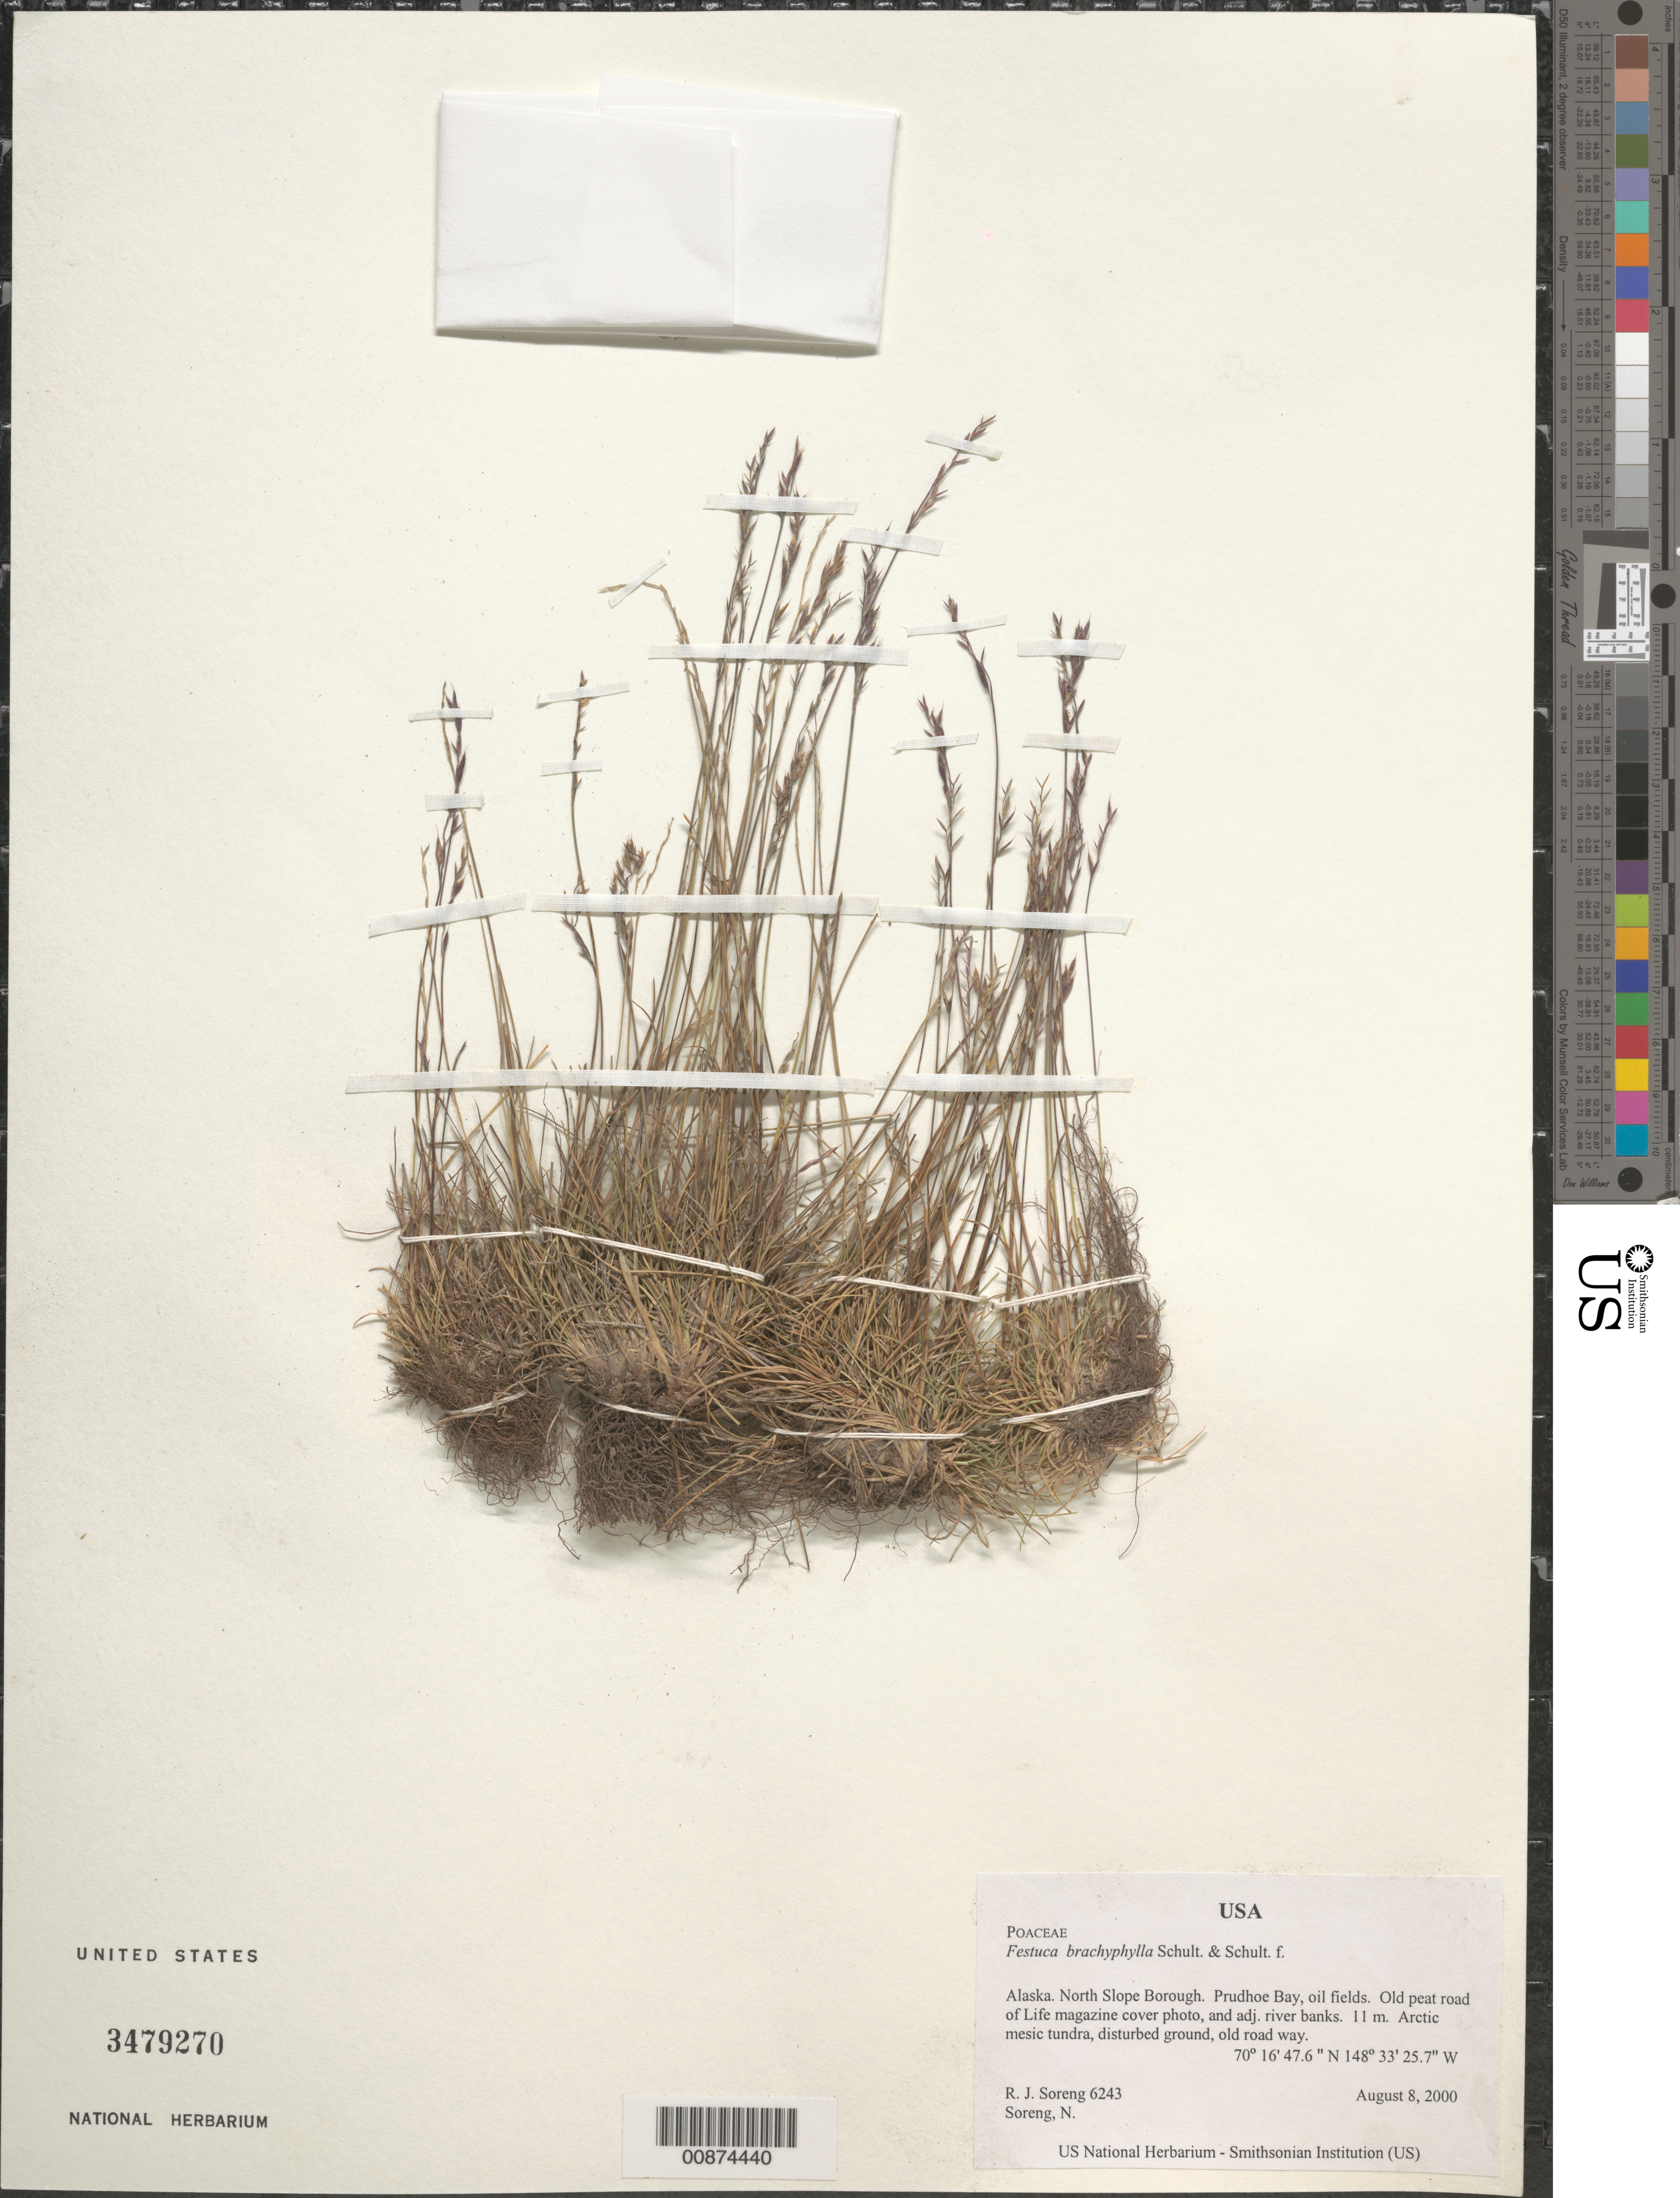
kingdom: Plantae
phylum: Tracheophyta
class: Liliopsida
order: Poales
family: Poaceae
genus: Festuca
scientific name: Festuca brachyphylla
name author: Schult. & Schult. f.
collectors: R. J. Soreng & N. L. Soreng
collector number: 6243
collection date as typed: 08 Aug 2000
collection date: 2000-08-08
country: United States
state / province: Alaska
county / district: North Slope Borough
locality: Prudhoe Bay, oil fields. Old peat road of Life magazine cover photo, and adj. river banks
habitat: Arctic mesic tundra, disturbed ground, old road way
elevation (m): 11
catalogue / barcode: US 3479270